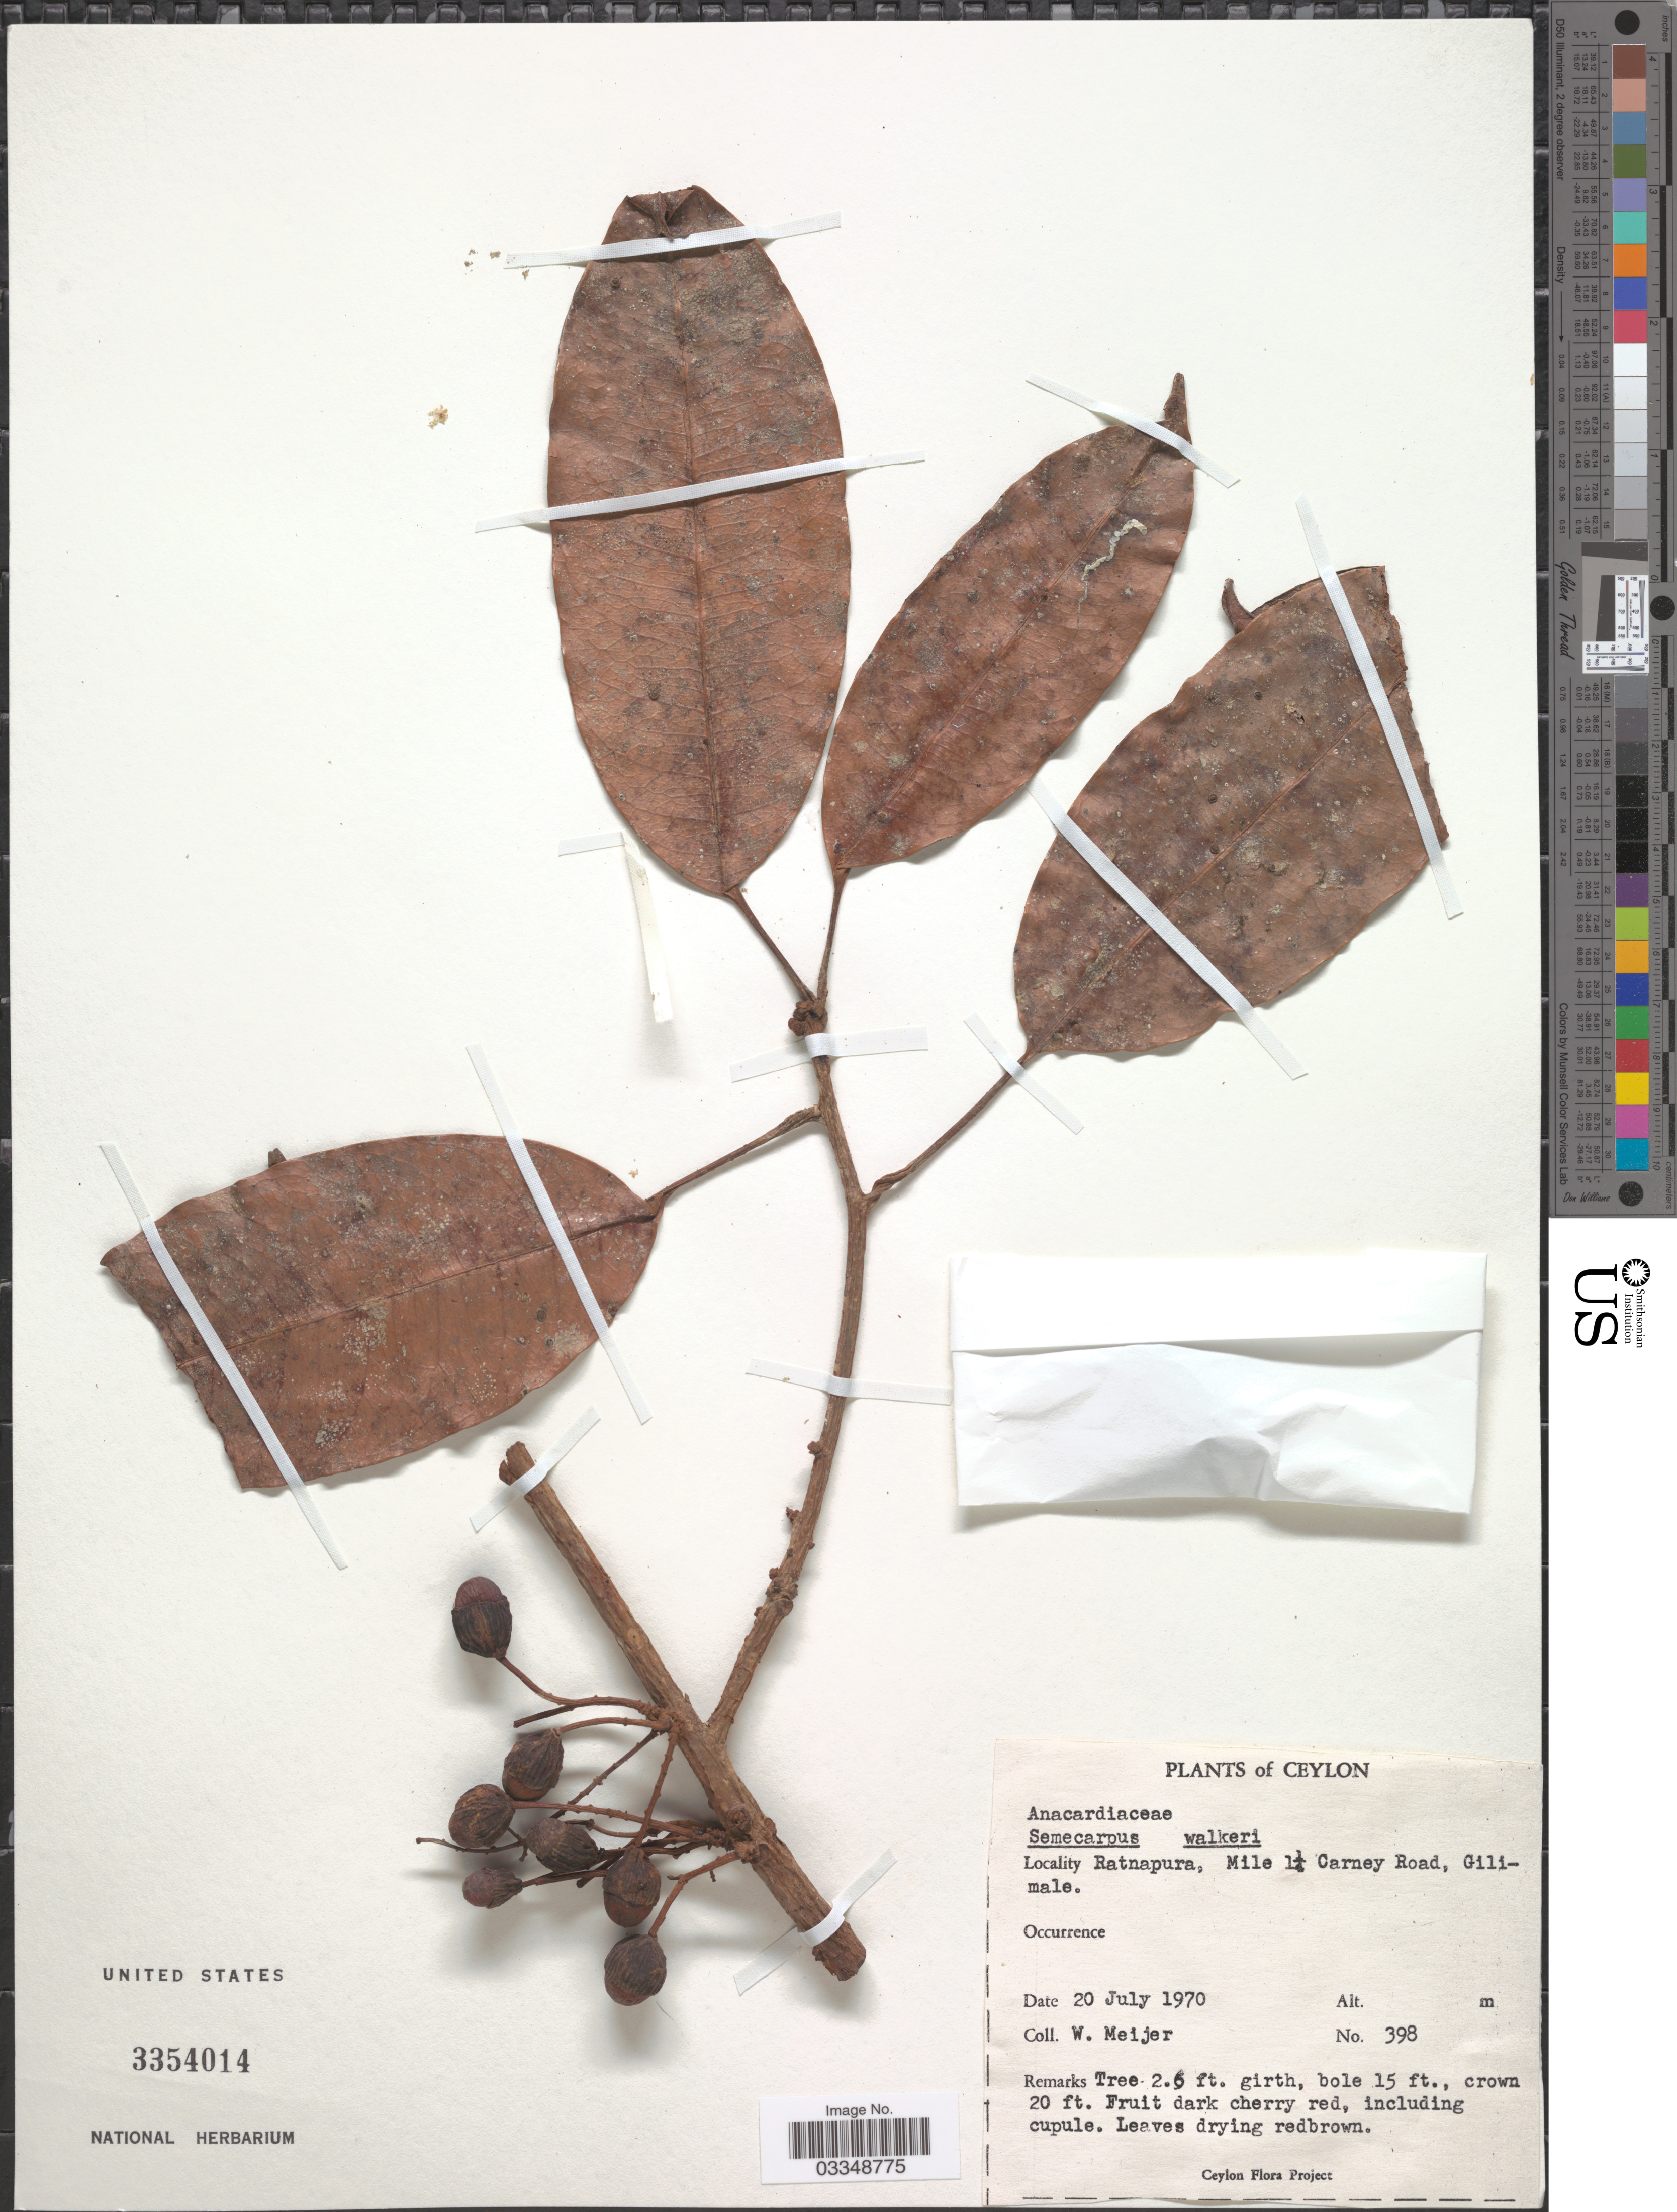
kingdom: Plantae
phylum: Tracheophyta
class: Magnoliopsida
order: Sapindales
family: Anacardiaceae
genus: Semecarpus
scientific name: Semecarpus walkeri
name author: Hook. f.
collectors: W. Meijer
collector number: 398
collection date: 1970-07-20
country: Sri Lanka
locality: Ceylon. Ratnapura, Mile 1¼ Carney Road, Gilimale.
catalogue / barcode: US 3354014